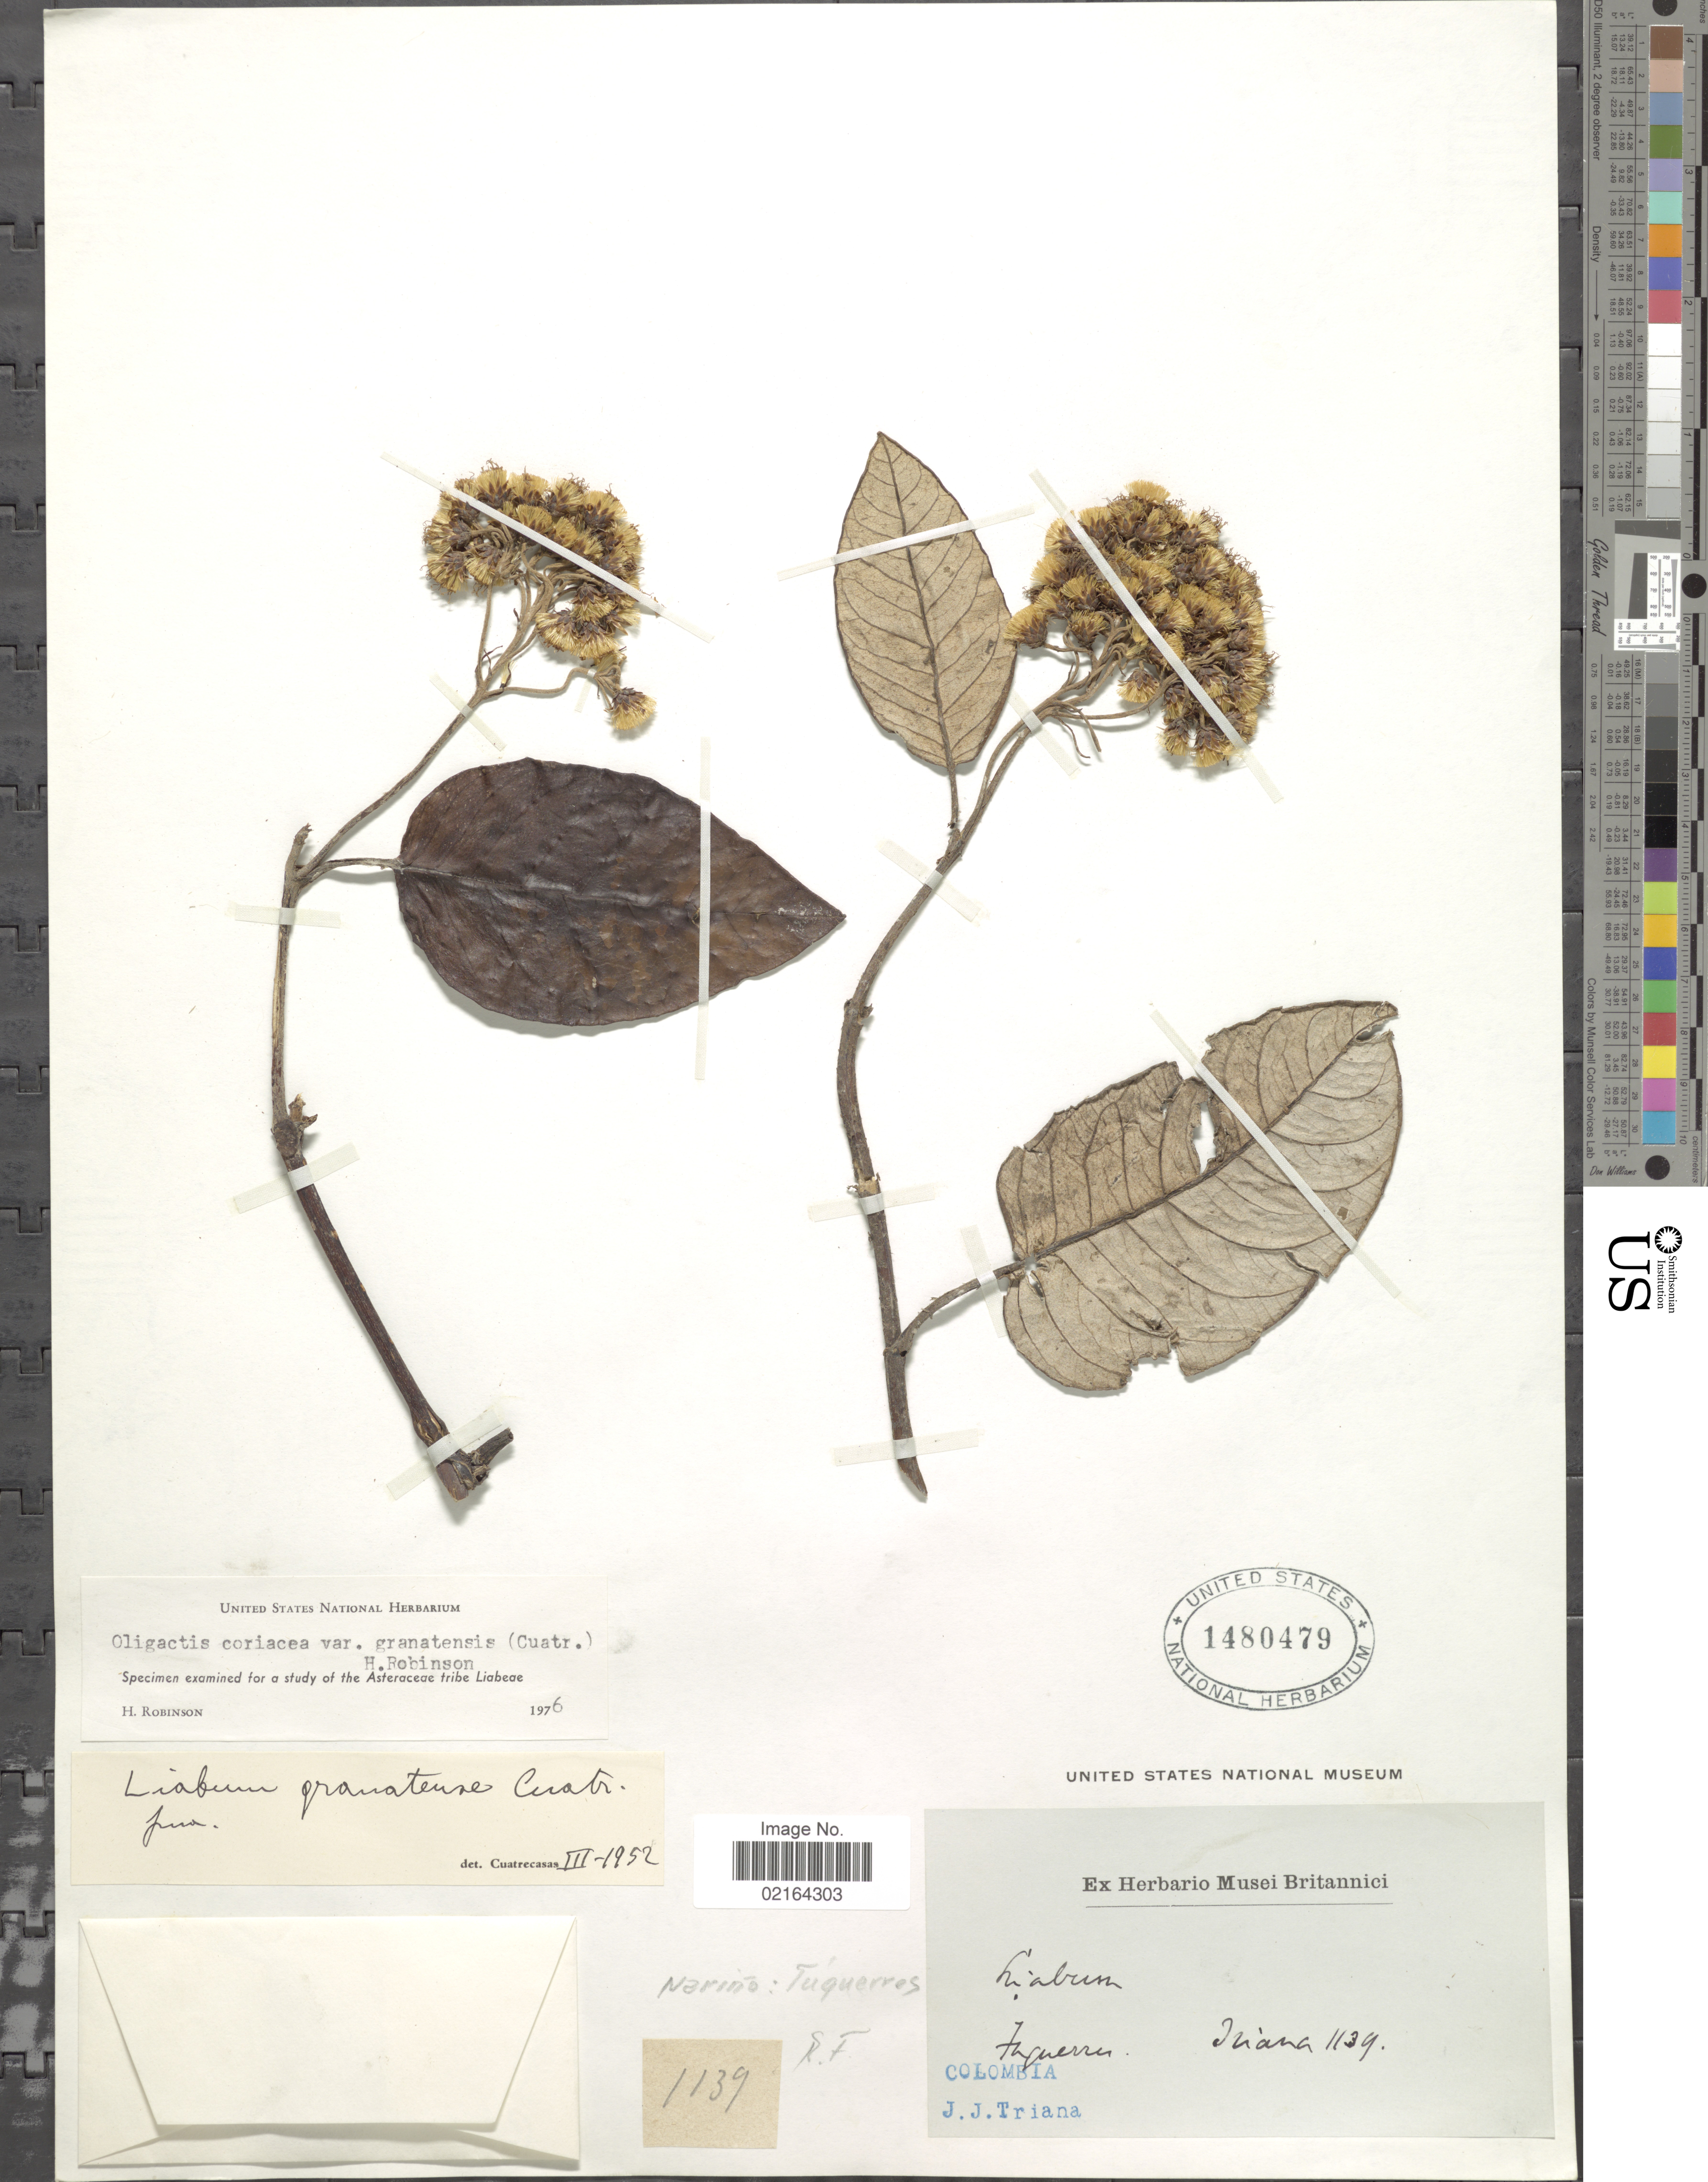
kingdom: Plantae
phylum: Tracheophyta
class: Magnoliopsida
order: Asterales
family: Asteraceae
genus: Sampera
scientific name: Sampera coriacea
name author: (Hieron.) V.A. Funk & H. Rob.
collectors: J. J. Triana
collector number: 1134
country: Colombia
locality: Tuquerres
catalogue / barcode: US 1480479